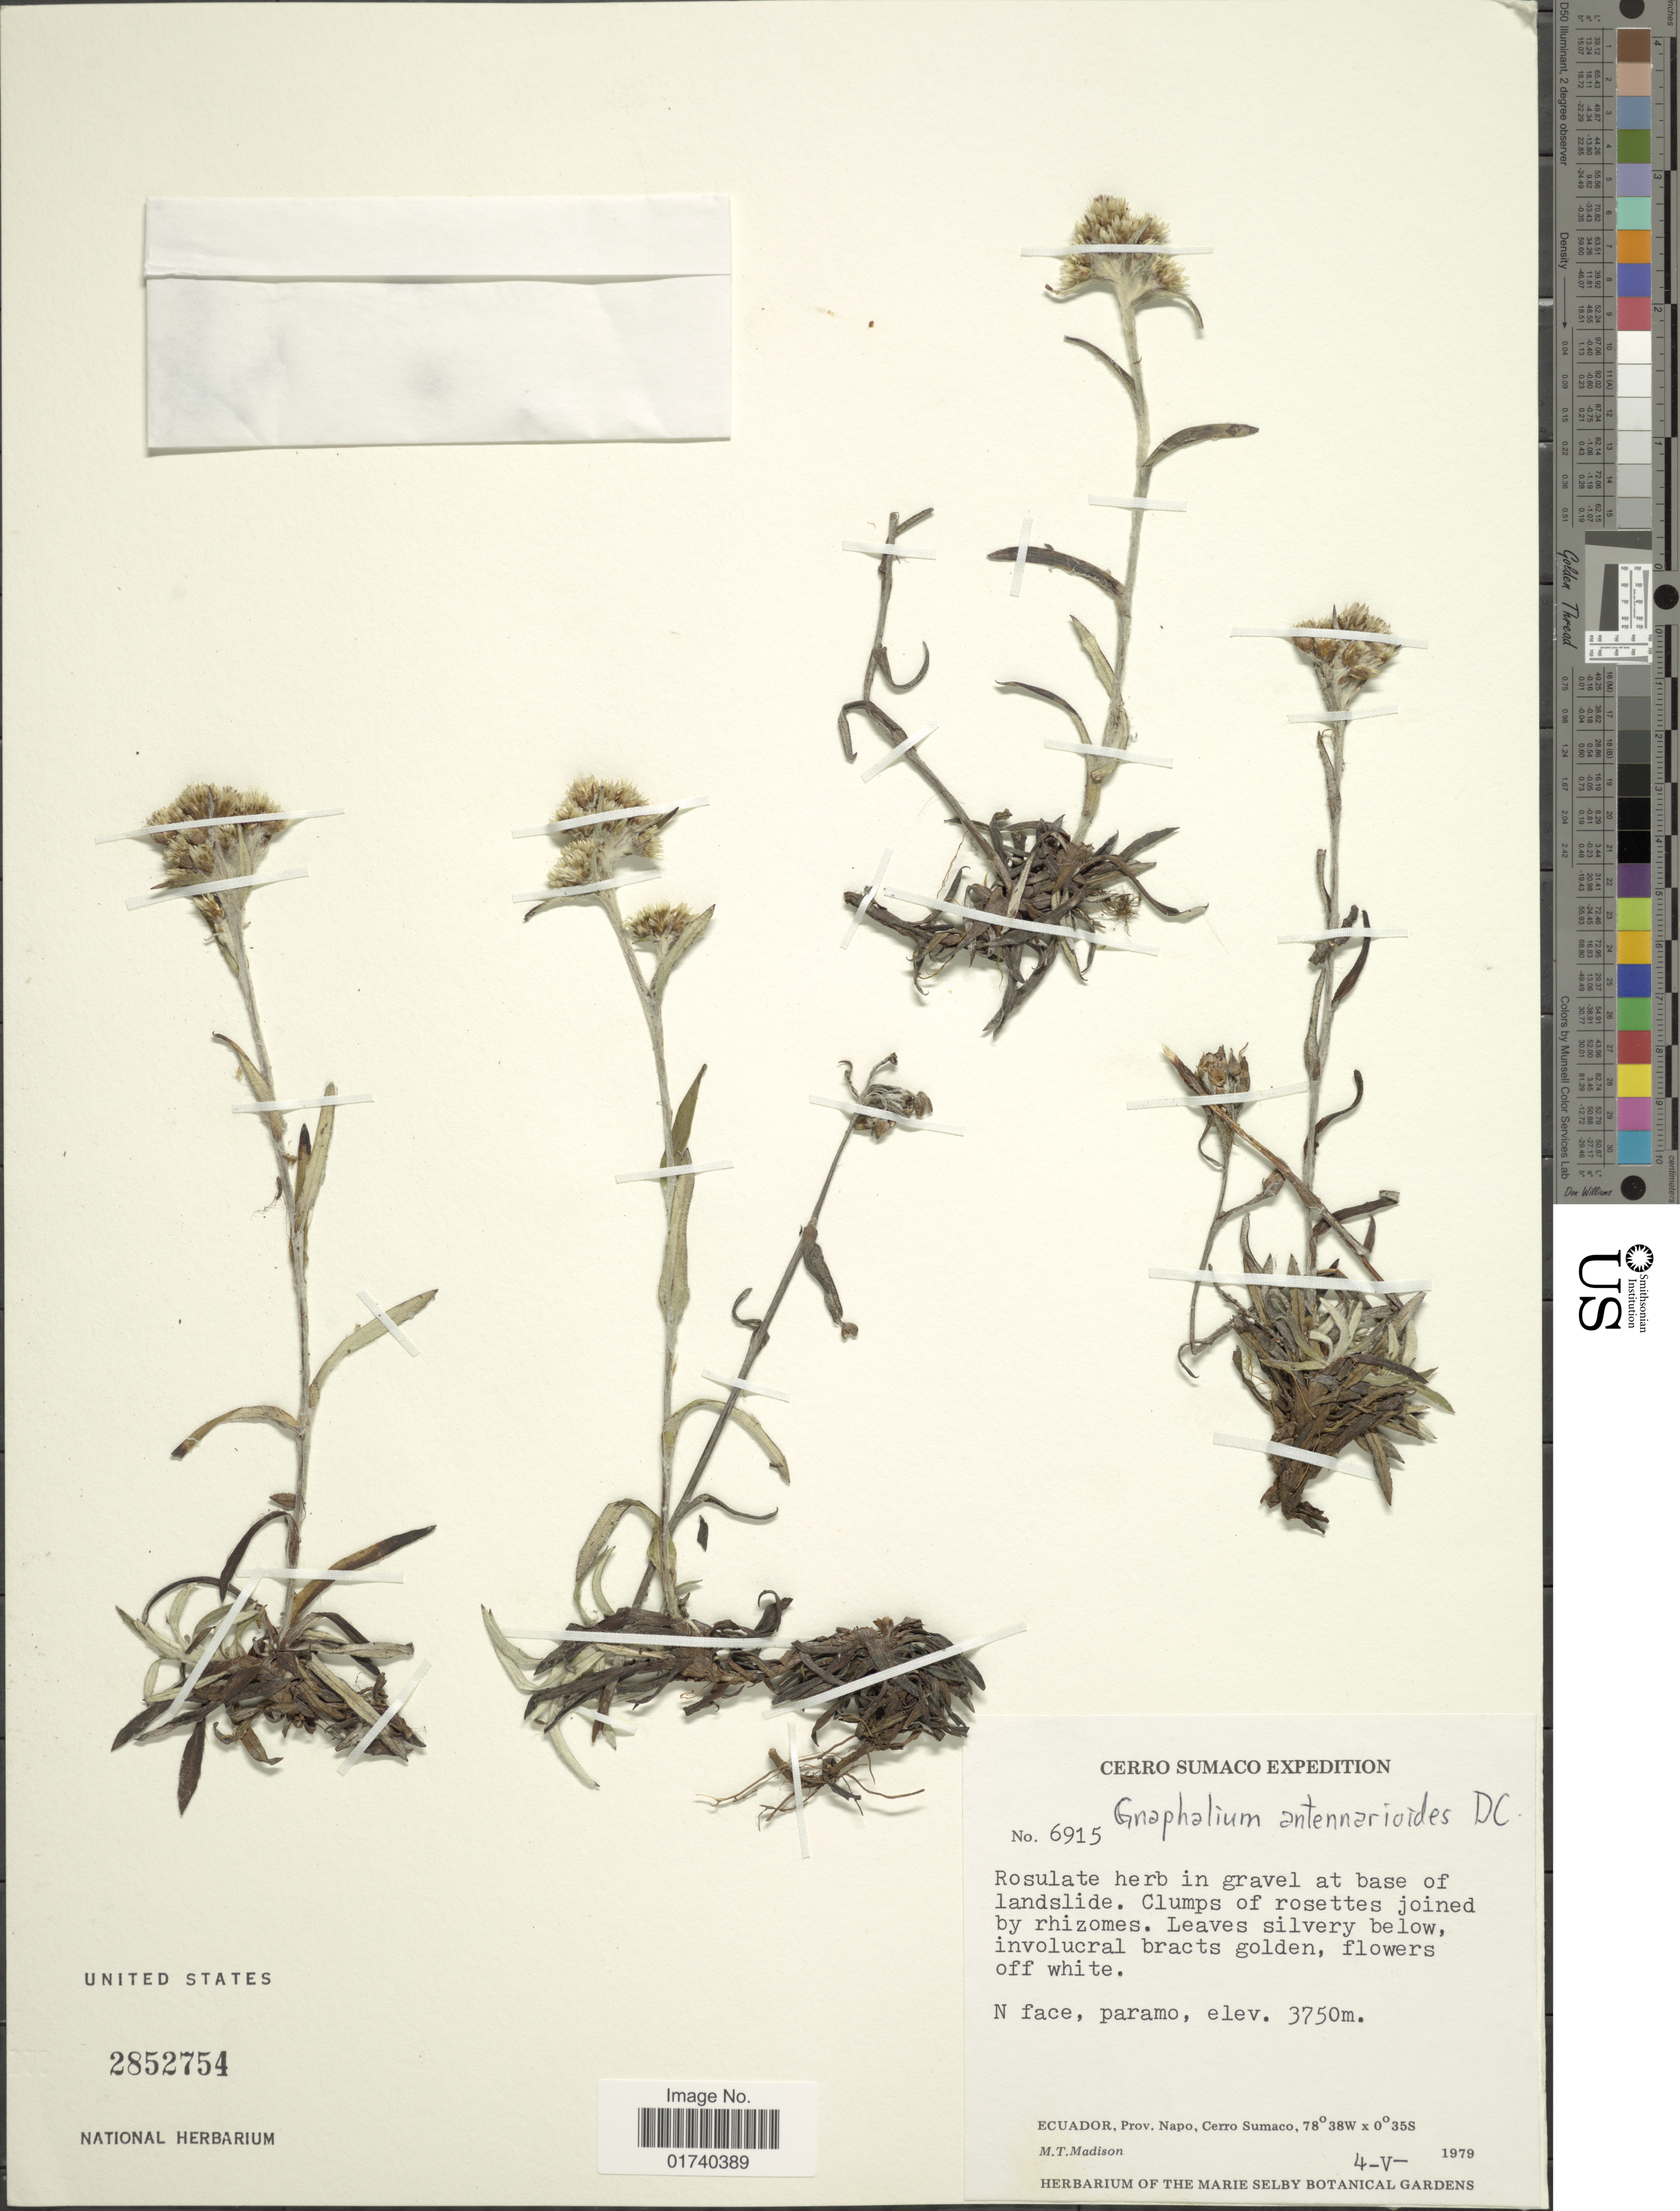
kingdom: Plantae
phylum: Tracheophyta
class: Magnoliopsida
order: Asterales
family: Asteraceae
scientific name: Hypserion minor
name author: G.L. Nesom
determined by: Nesom, Guy L.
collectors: M. T. Madison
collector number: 6915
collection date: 1979-05-04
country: Ecuador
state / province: Napo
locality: Rosulate herb in gravel at base of landslide, N face, parmo, Prov Napo, Cerro Sumaco.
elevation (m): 3750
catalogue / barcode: US 2852754